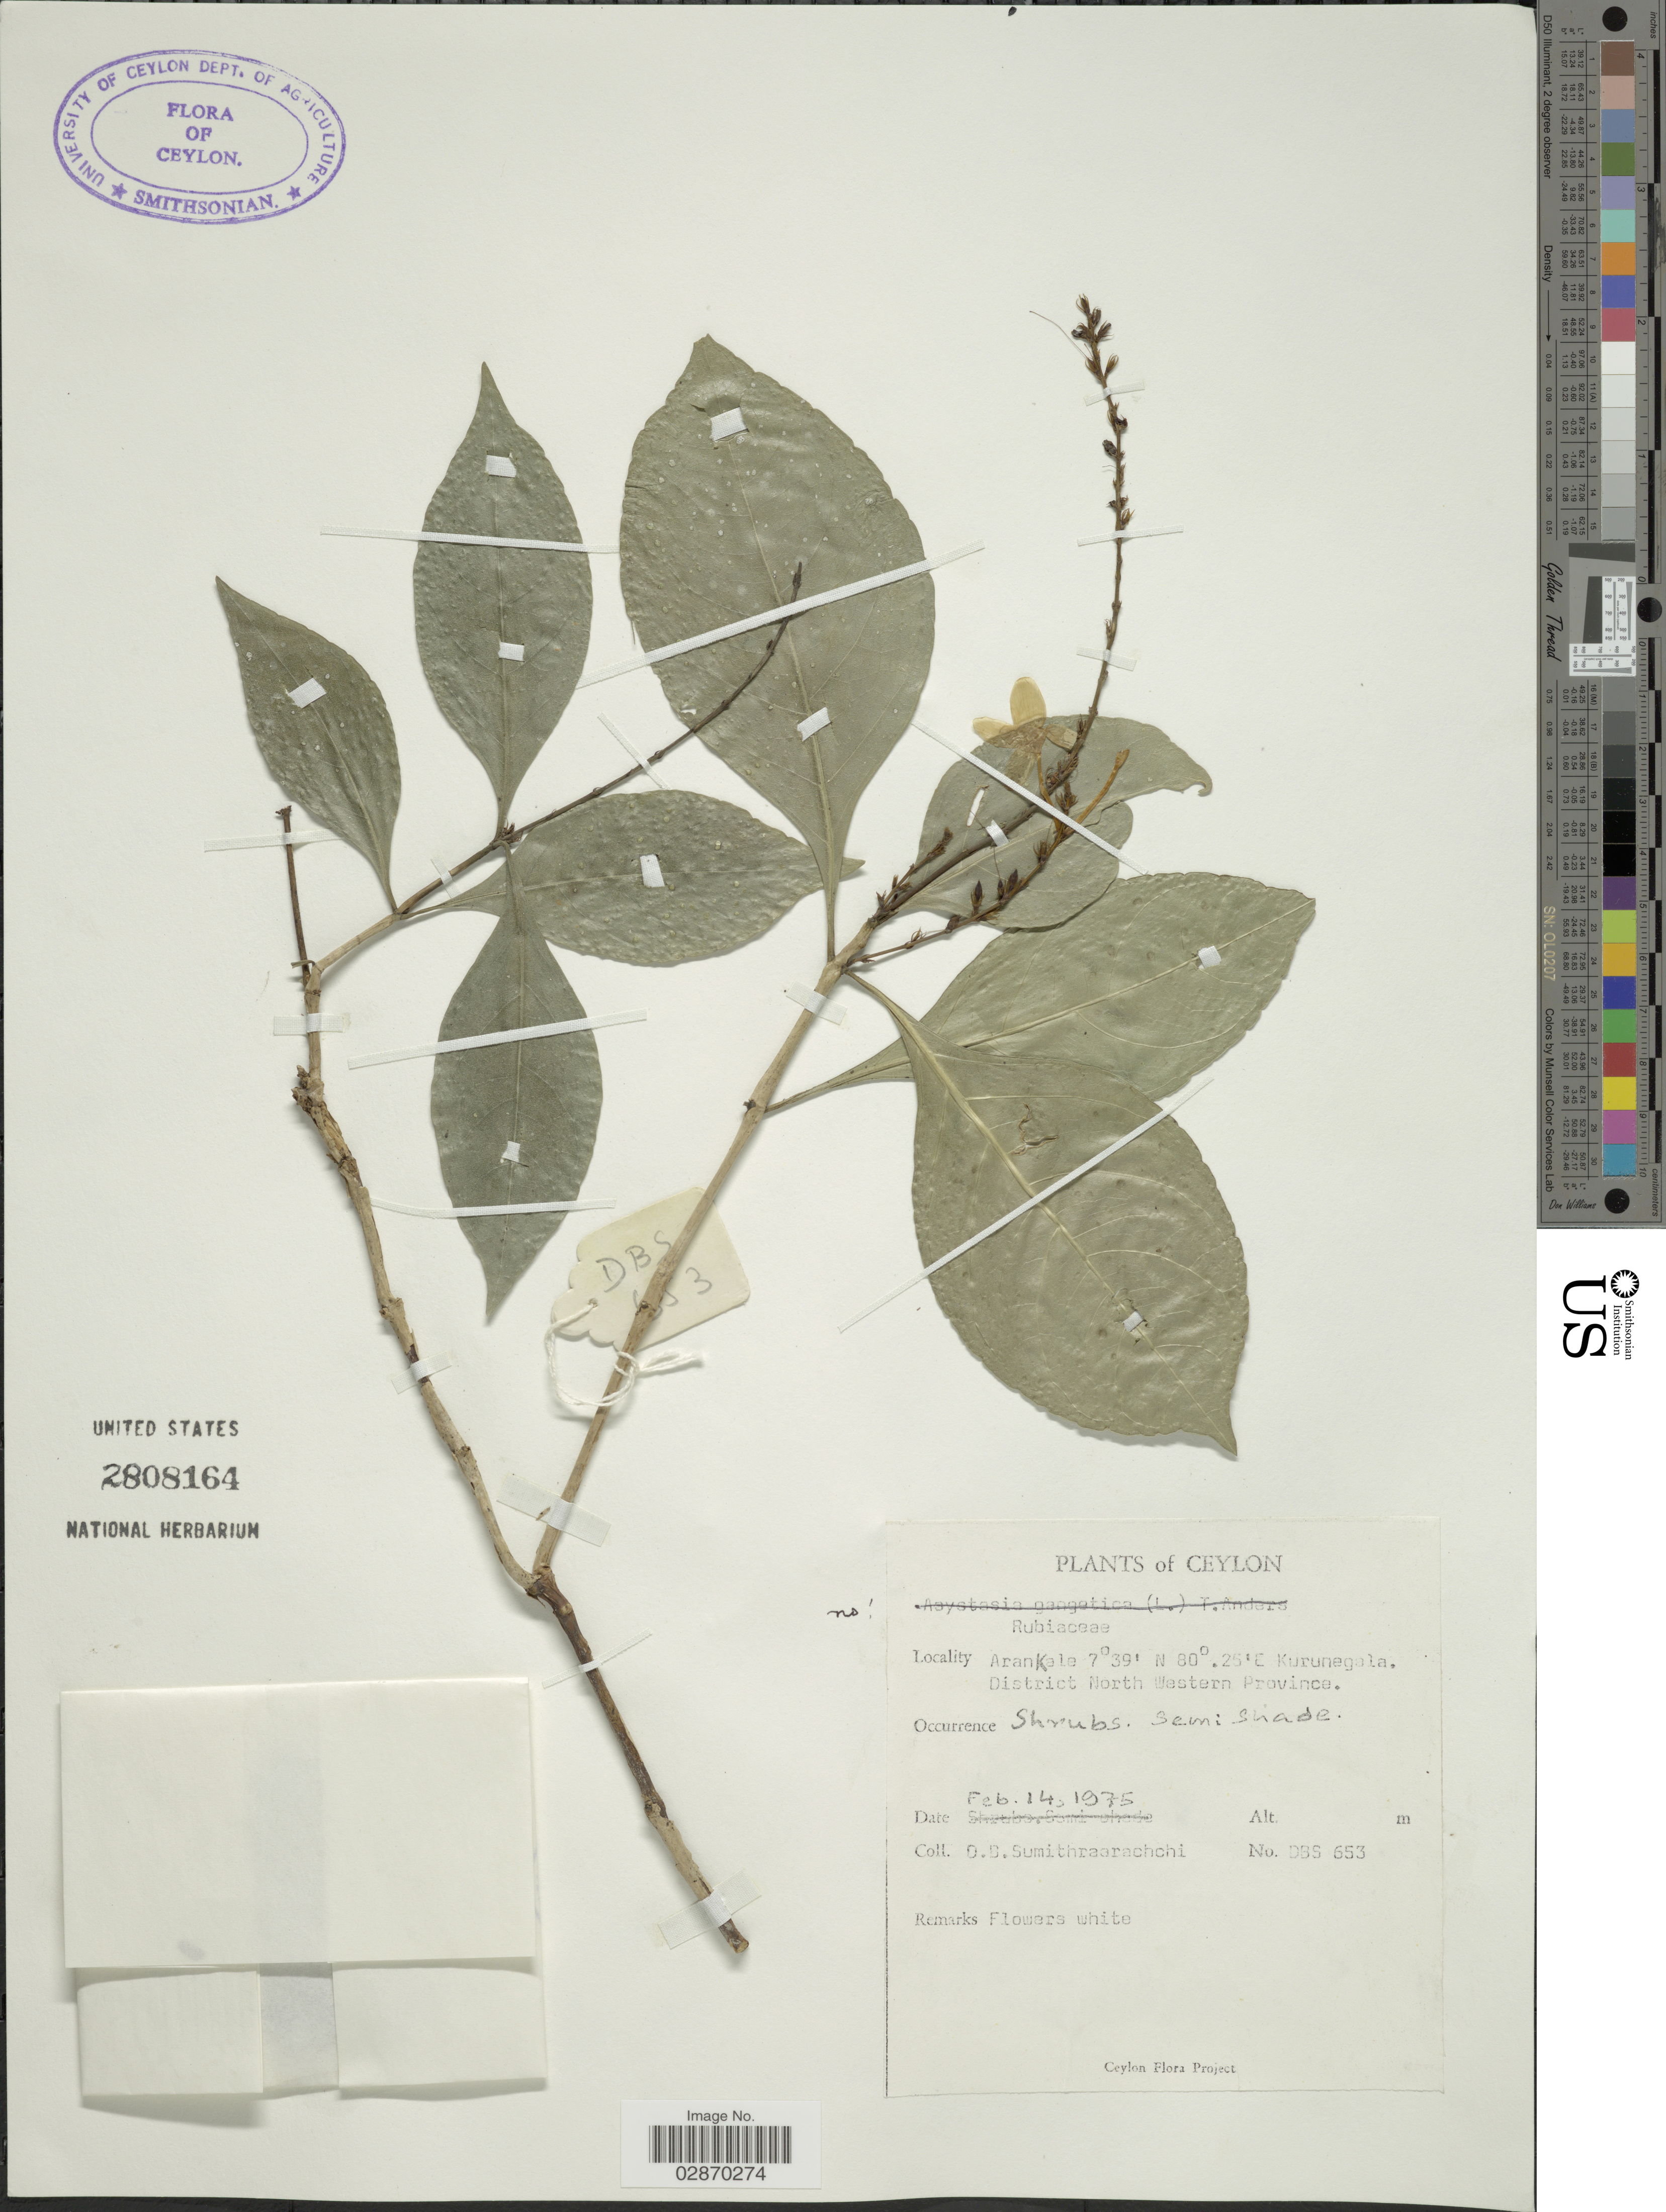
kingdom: Plantae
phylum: Tracheophyta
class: Magnoliopsida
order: Lamiales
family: Acanthaceae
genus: Pseuderanthemum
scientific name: Pseuderanthemum latifolium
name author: (Vahl) B. Hansen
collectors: D. B. Sumithraarachchi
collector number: DBS 653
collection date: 1975-02-14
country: Sri Lanka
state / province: Western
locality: Ceylon. Arankale, Kurunegala, District North, Western Province.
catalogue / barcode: US 2808164